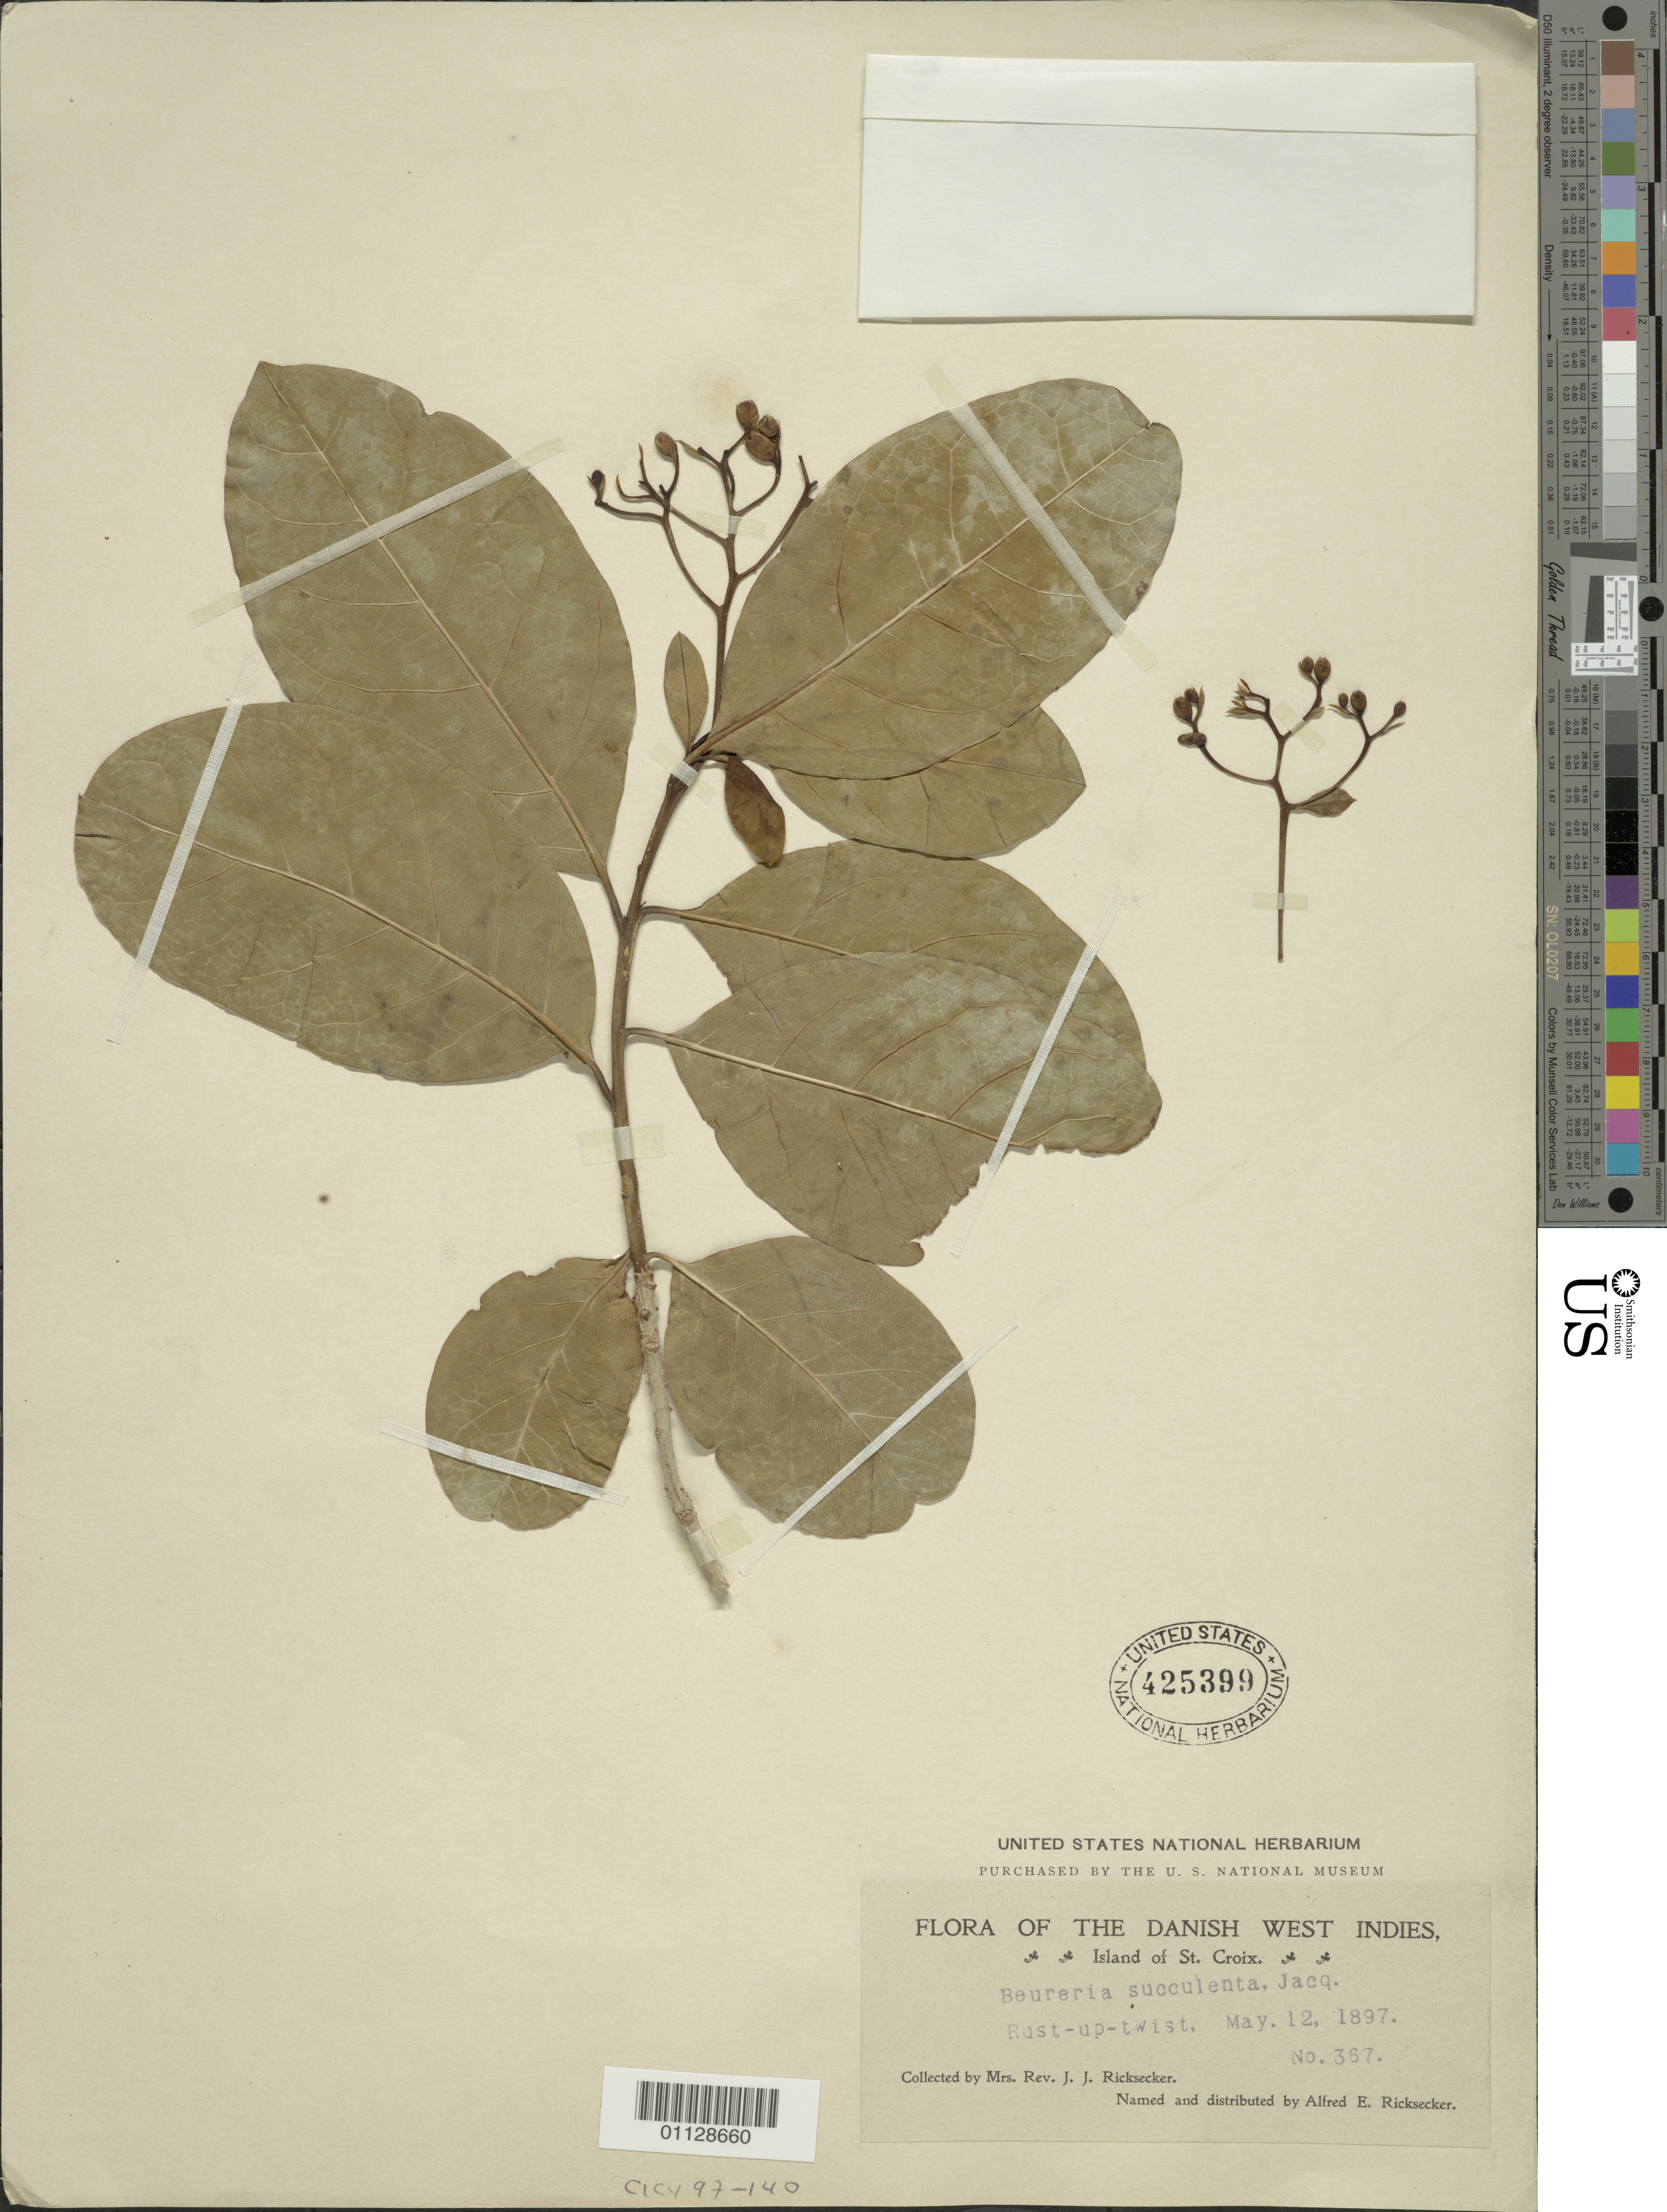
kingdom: Plantae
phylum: Tracheophyta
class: Magnoliopsida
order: Boraginales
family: Ehretiaceae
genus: Bourreria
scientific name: Bourreria succulenta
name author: Jacq.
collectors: Mrs. J. J. Ricksecker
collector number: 367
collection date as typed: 12 May 1897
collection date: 1897-05-12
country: U.S. Virgin Islands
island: St. Croix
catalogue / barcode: US 425399